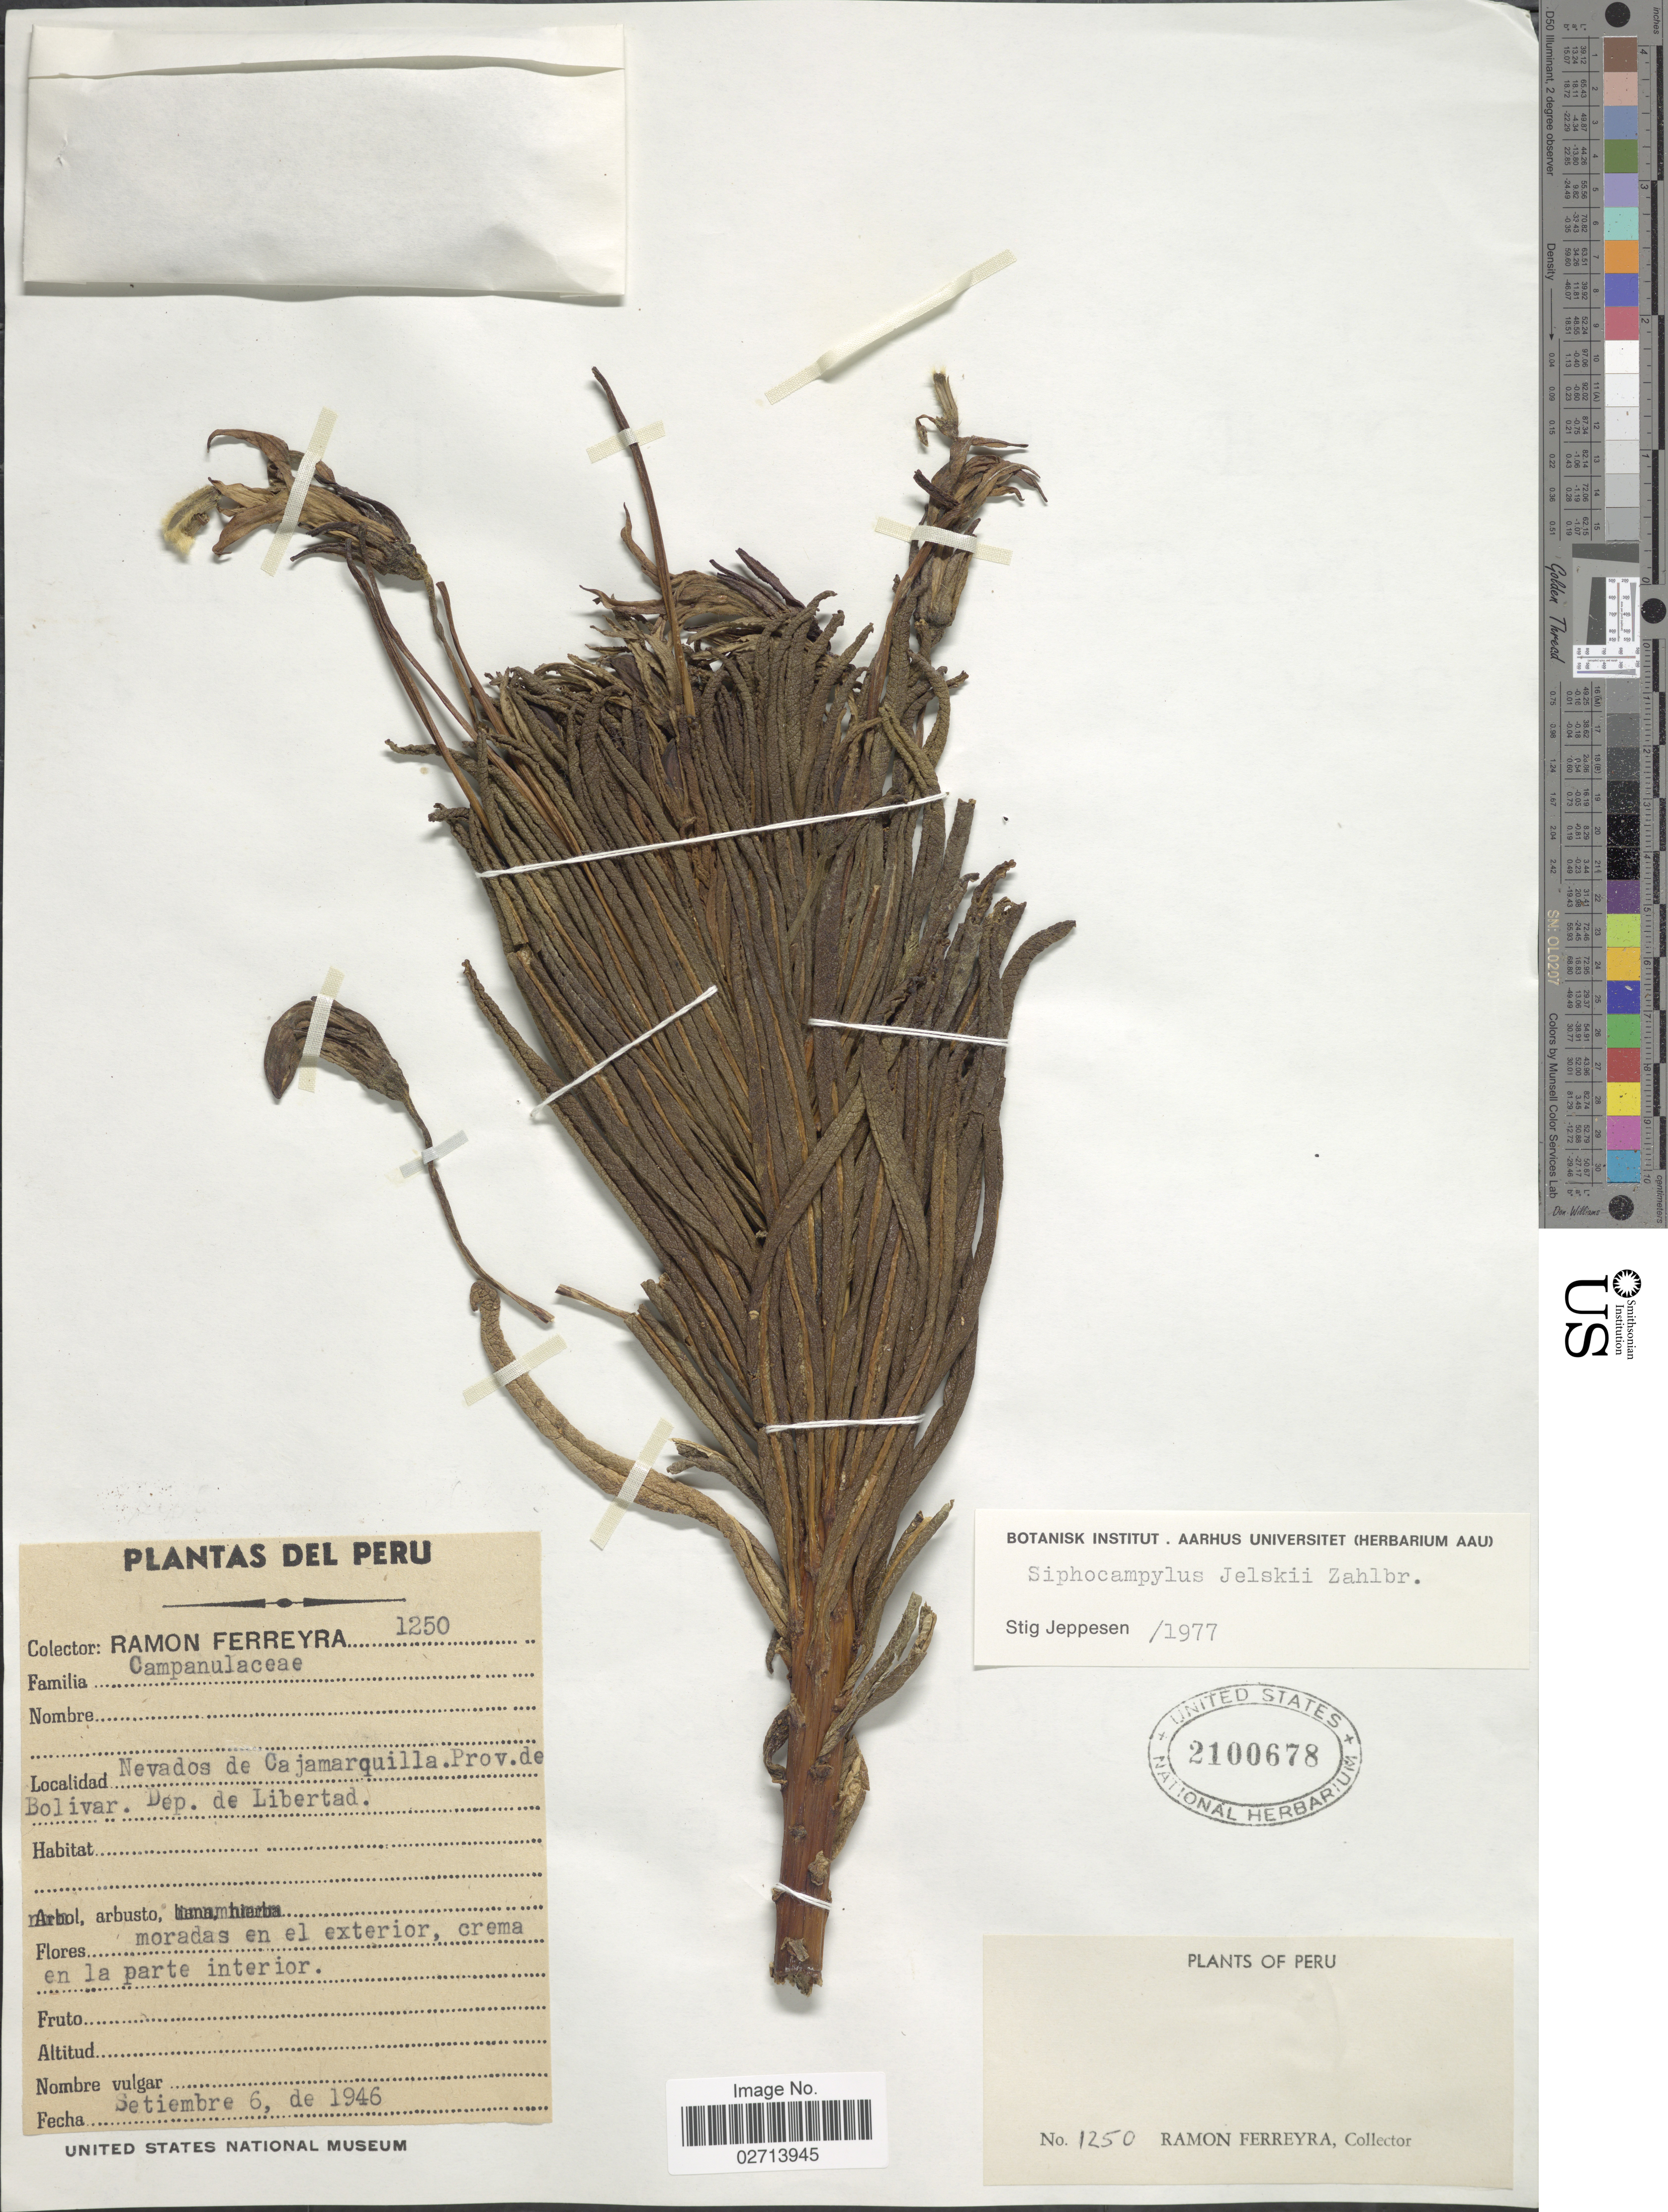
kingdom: Plantae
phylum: Tracheophyta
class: Magnoliopsida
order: Asterales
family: Campanulaceae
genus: Siphocampylus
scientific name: Siphocampylus jelskii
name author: Zahlbr.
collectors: R. A. Ferreyra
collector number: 1250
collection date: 1946-09-06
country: Peru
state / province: La Libertad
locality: Nevados de Cajamarquilla. Prov. de Bolivar. Dep. de Libertad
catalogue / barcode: US 2100678